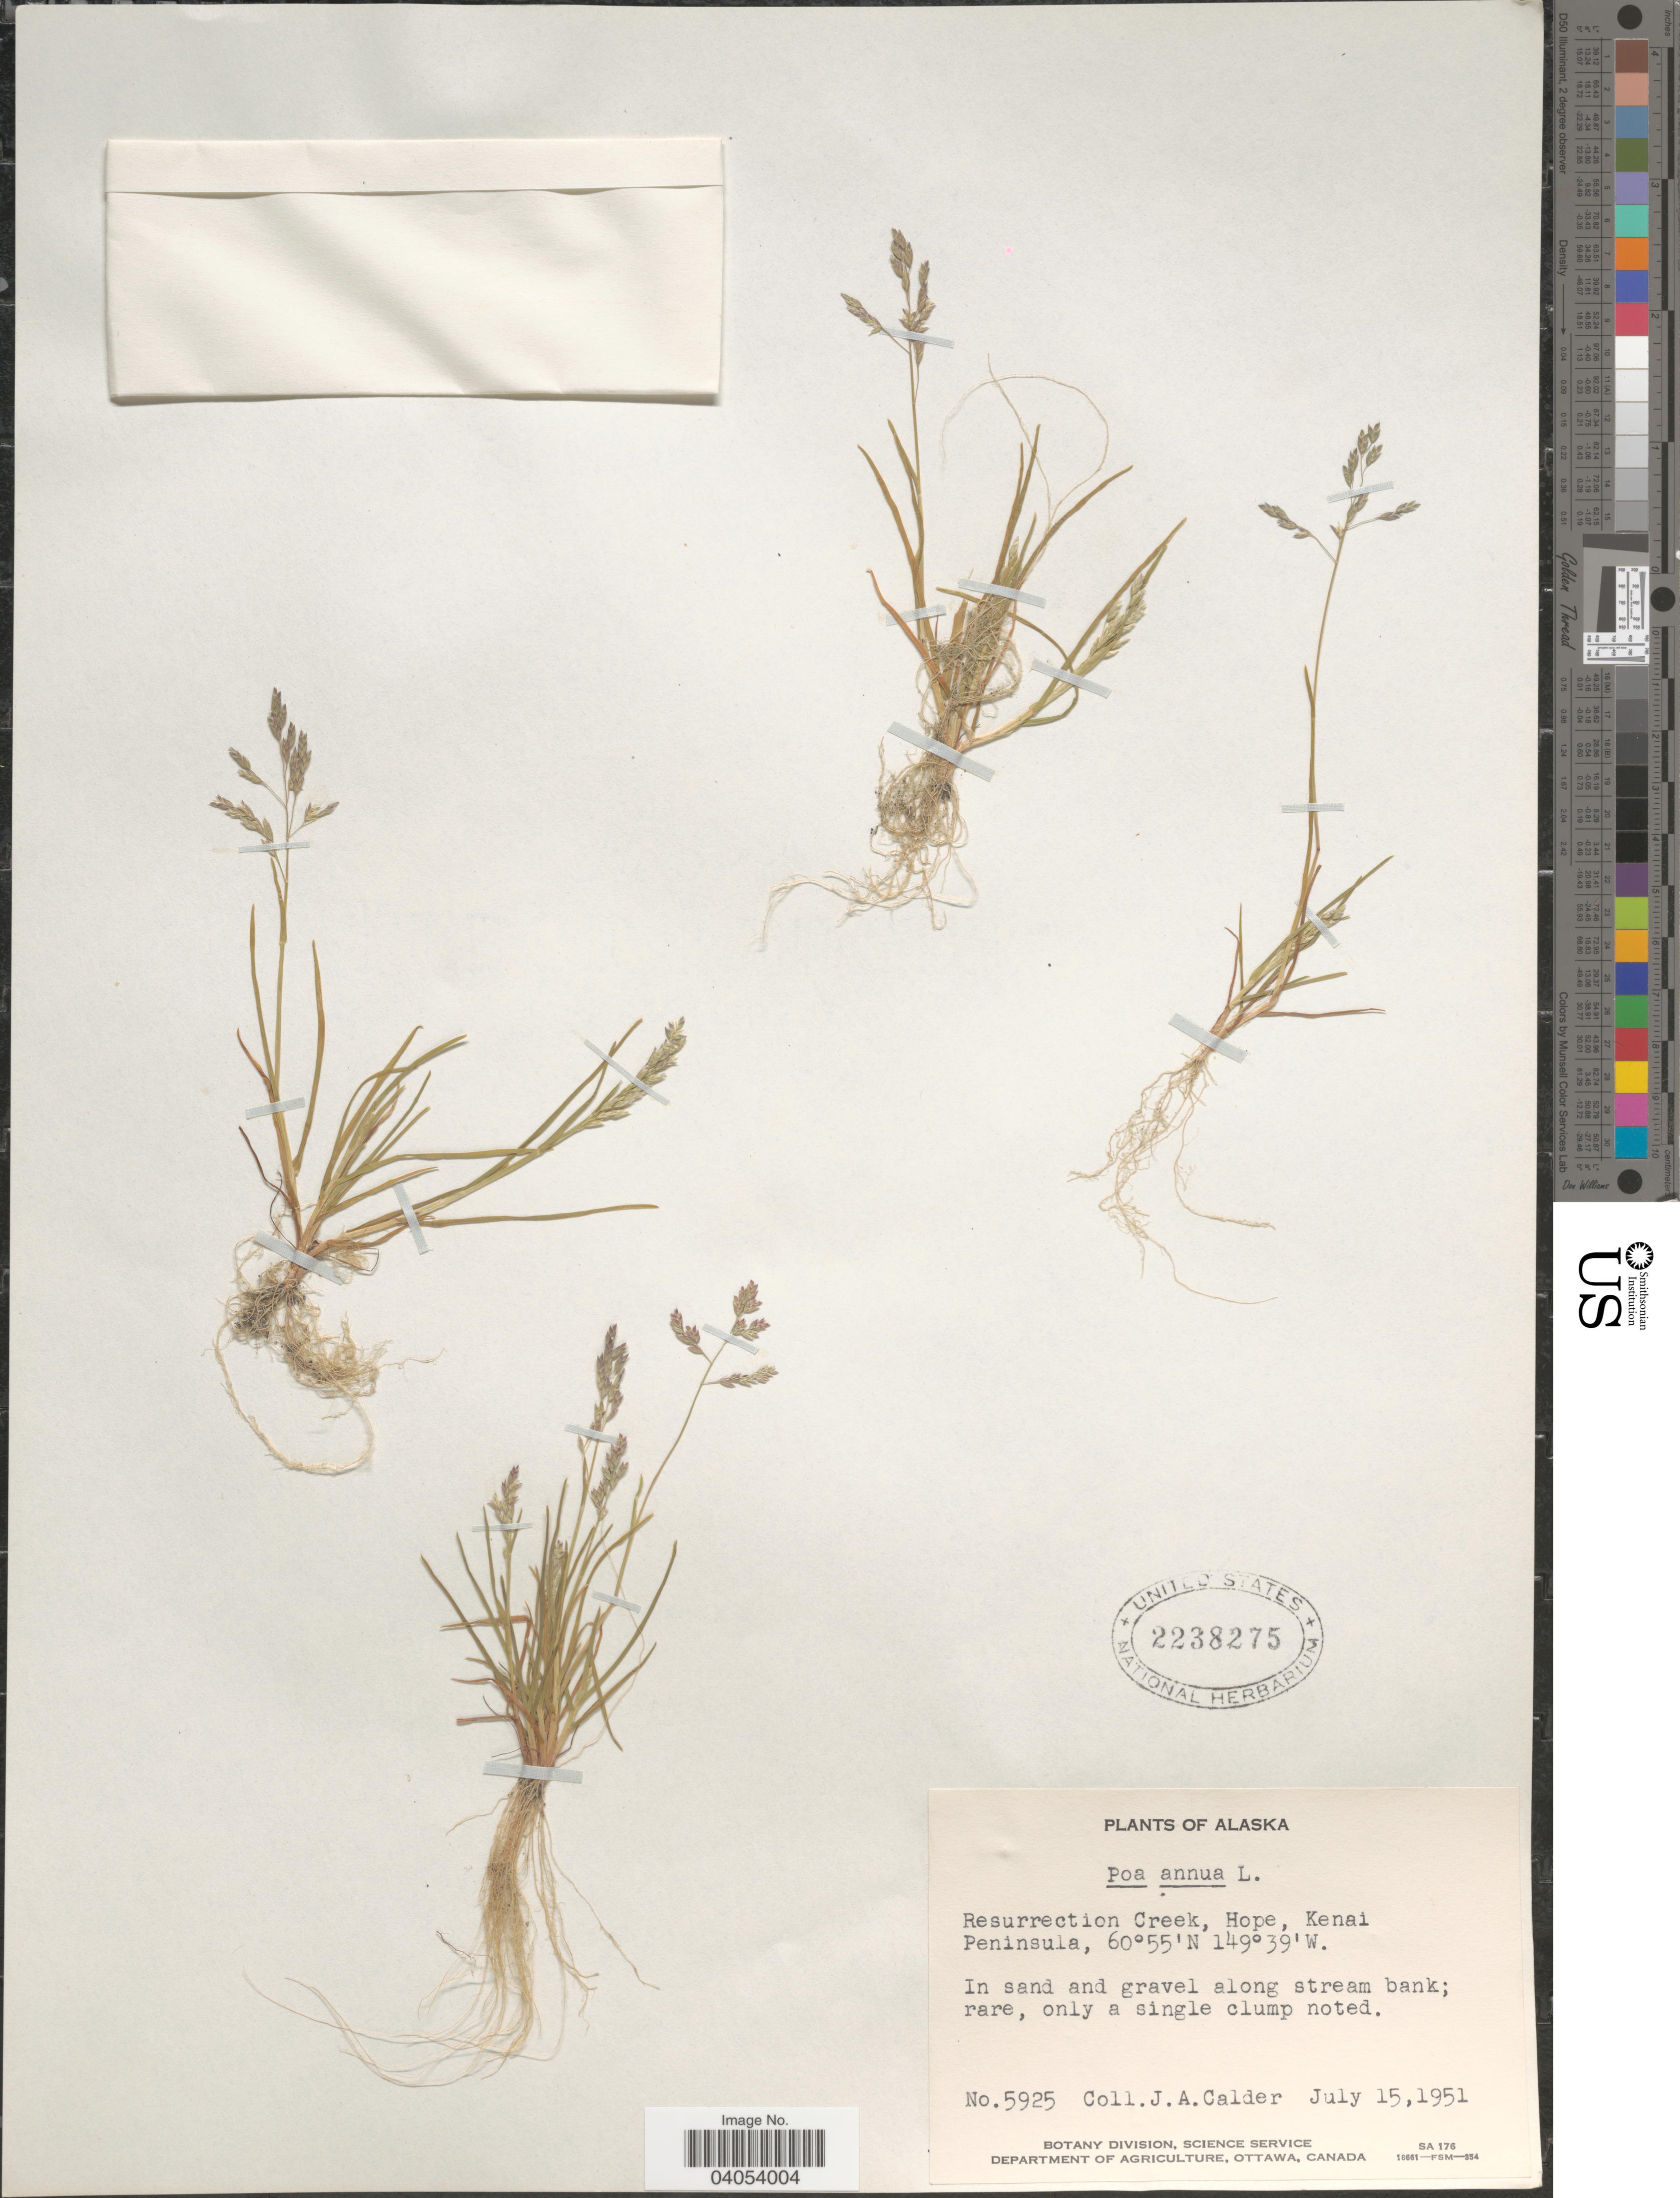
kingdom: Plantae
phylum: Tracheophyta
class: Liliopsida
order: Poales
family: Poaceae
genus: Poa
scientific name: Poa annua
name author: L.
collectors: J. A. Calder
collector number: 5925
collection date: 1951-07-15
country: United States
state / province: Alaska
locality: Resurrection Creek, Hope, Kenai Peninsula.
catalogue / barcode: US 2238275